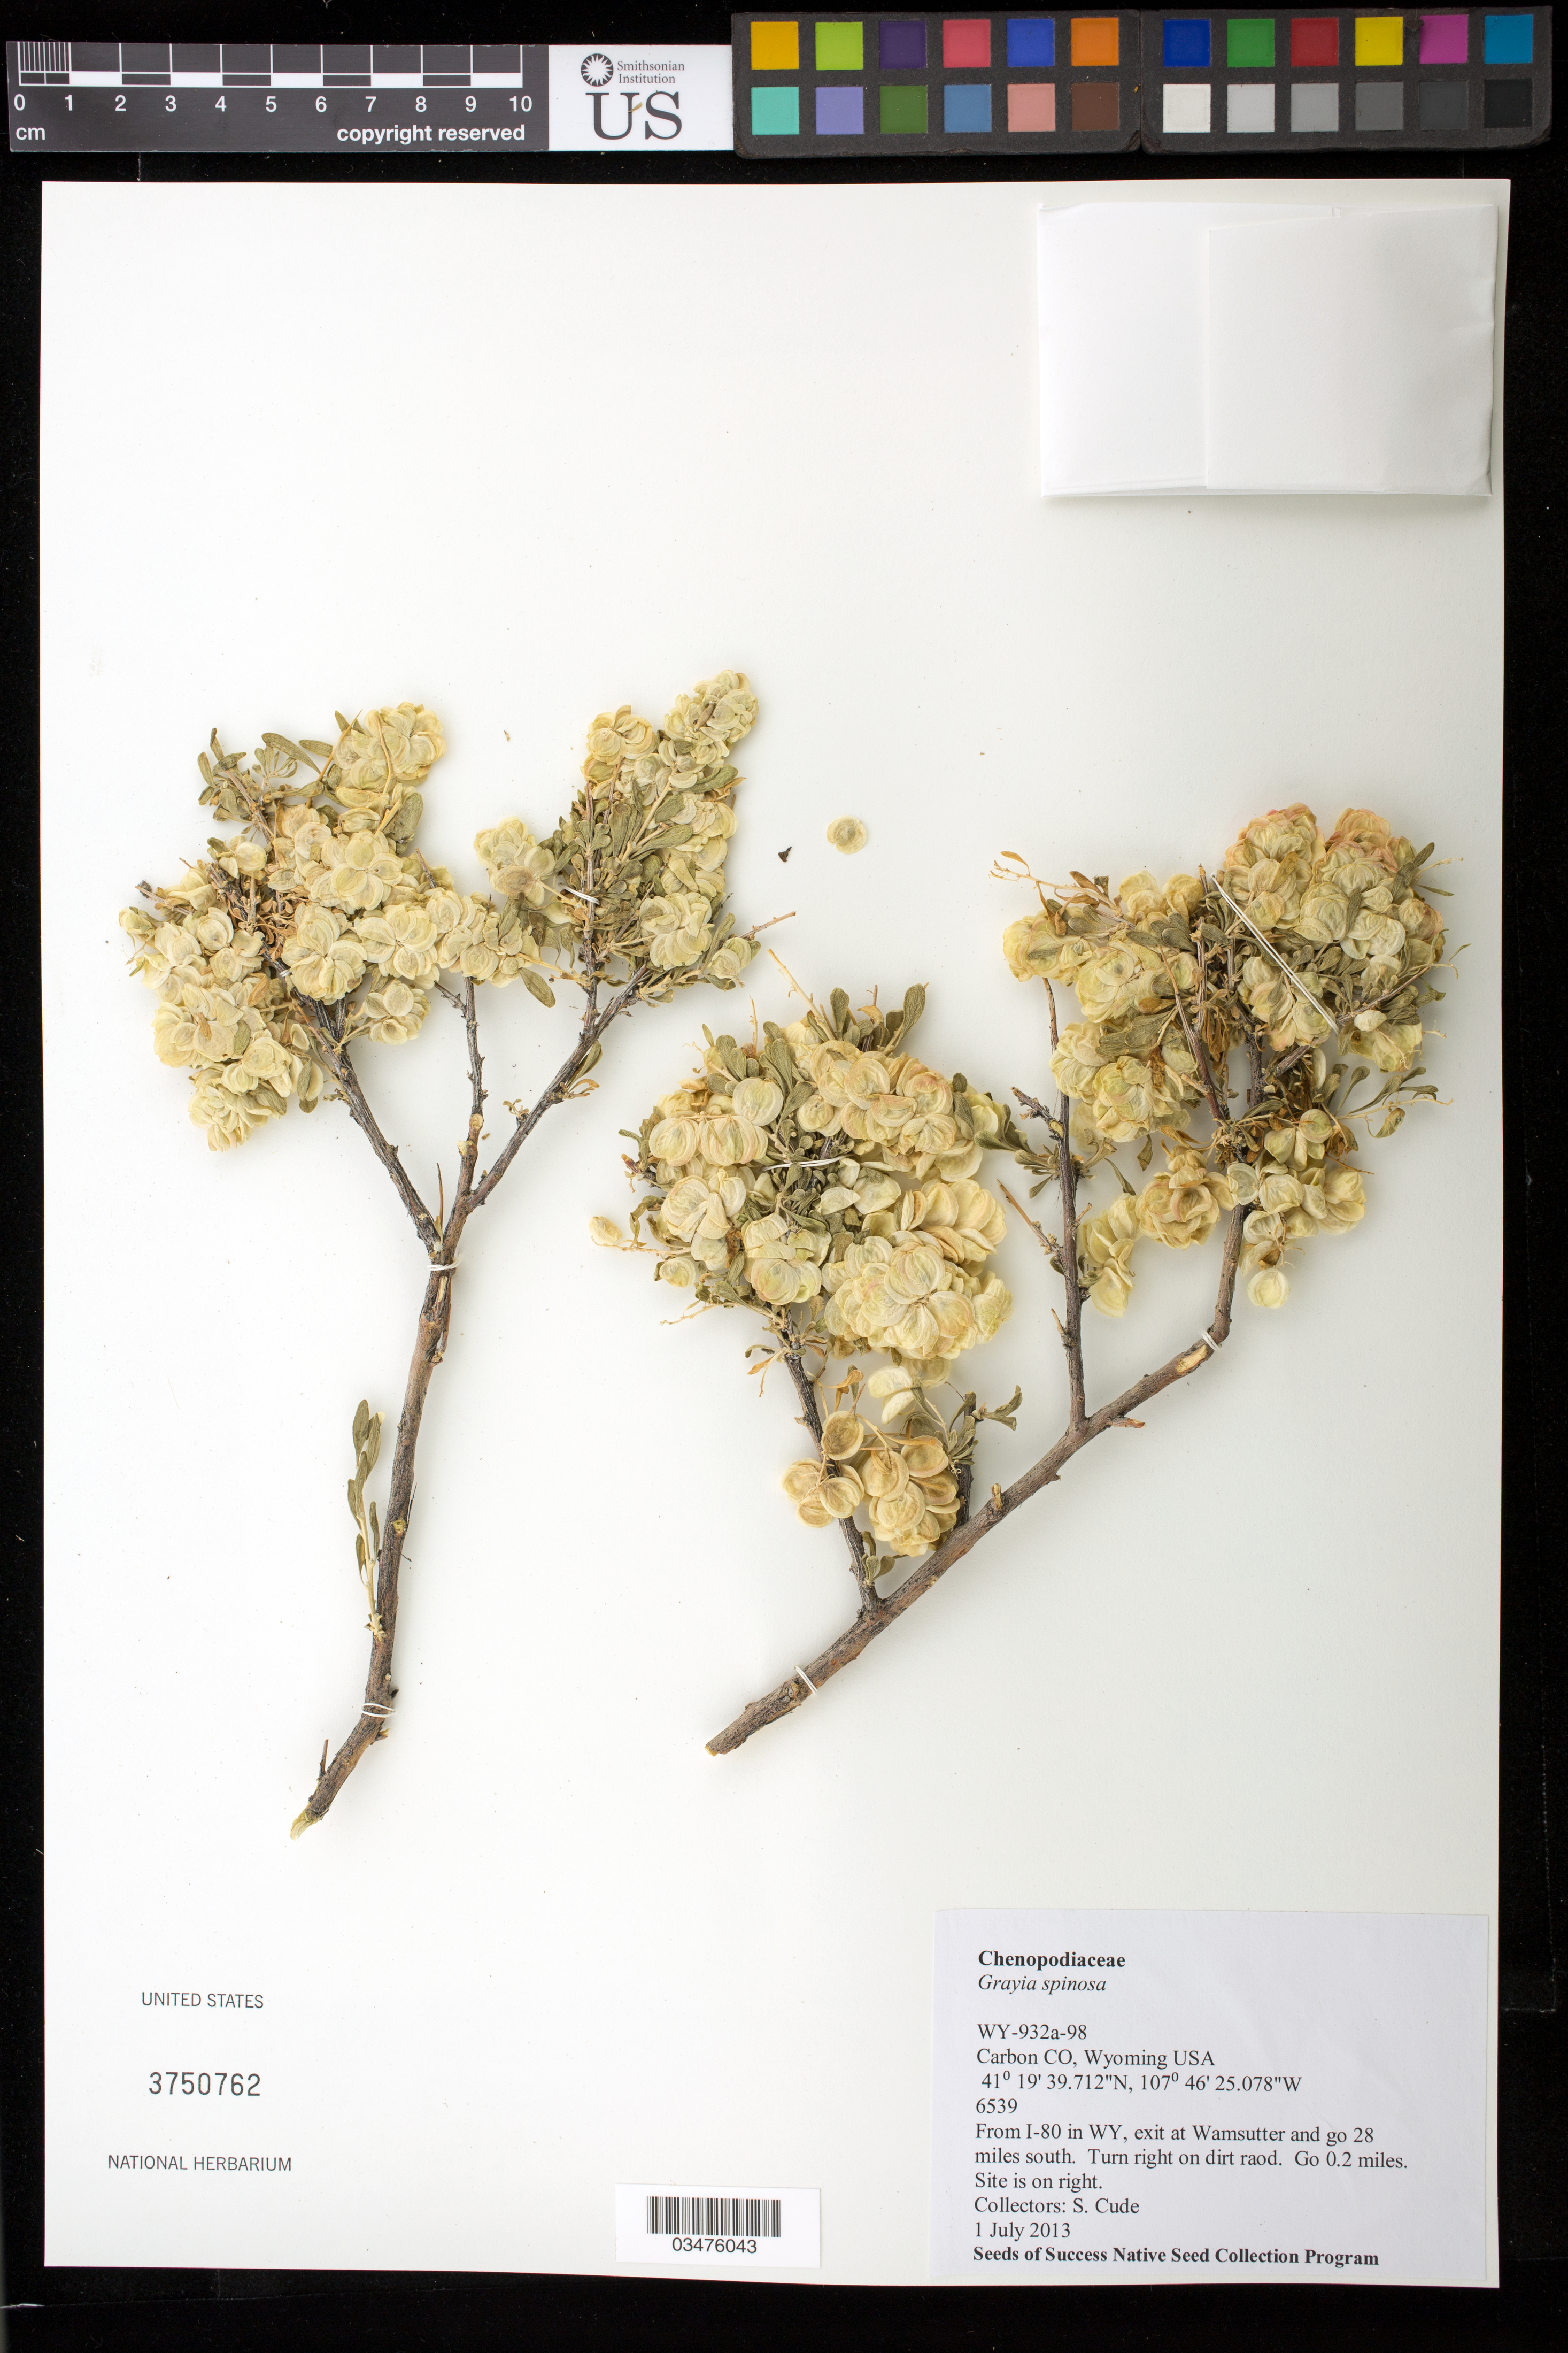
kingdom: Plantae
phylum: Tracheophyta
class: Magnoliopsida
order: Caryophyllales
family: Amaranthaceae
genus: Grayia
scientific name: Grayia spinosa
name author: (Hook.) Moq.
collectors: S. Cude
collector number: WY932A-98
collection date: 2013-07-01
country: United States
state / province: Wyoming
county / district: Carbon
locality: From I-80, exit at Wamsutter and go 28 mi. south, turn right on dirt road for 0.2 mi.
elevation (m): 1993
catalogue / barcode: US 3750762